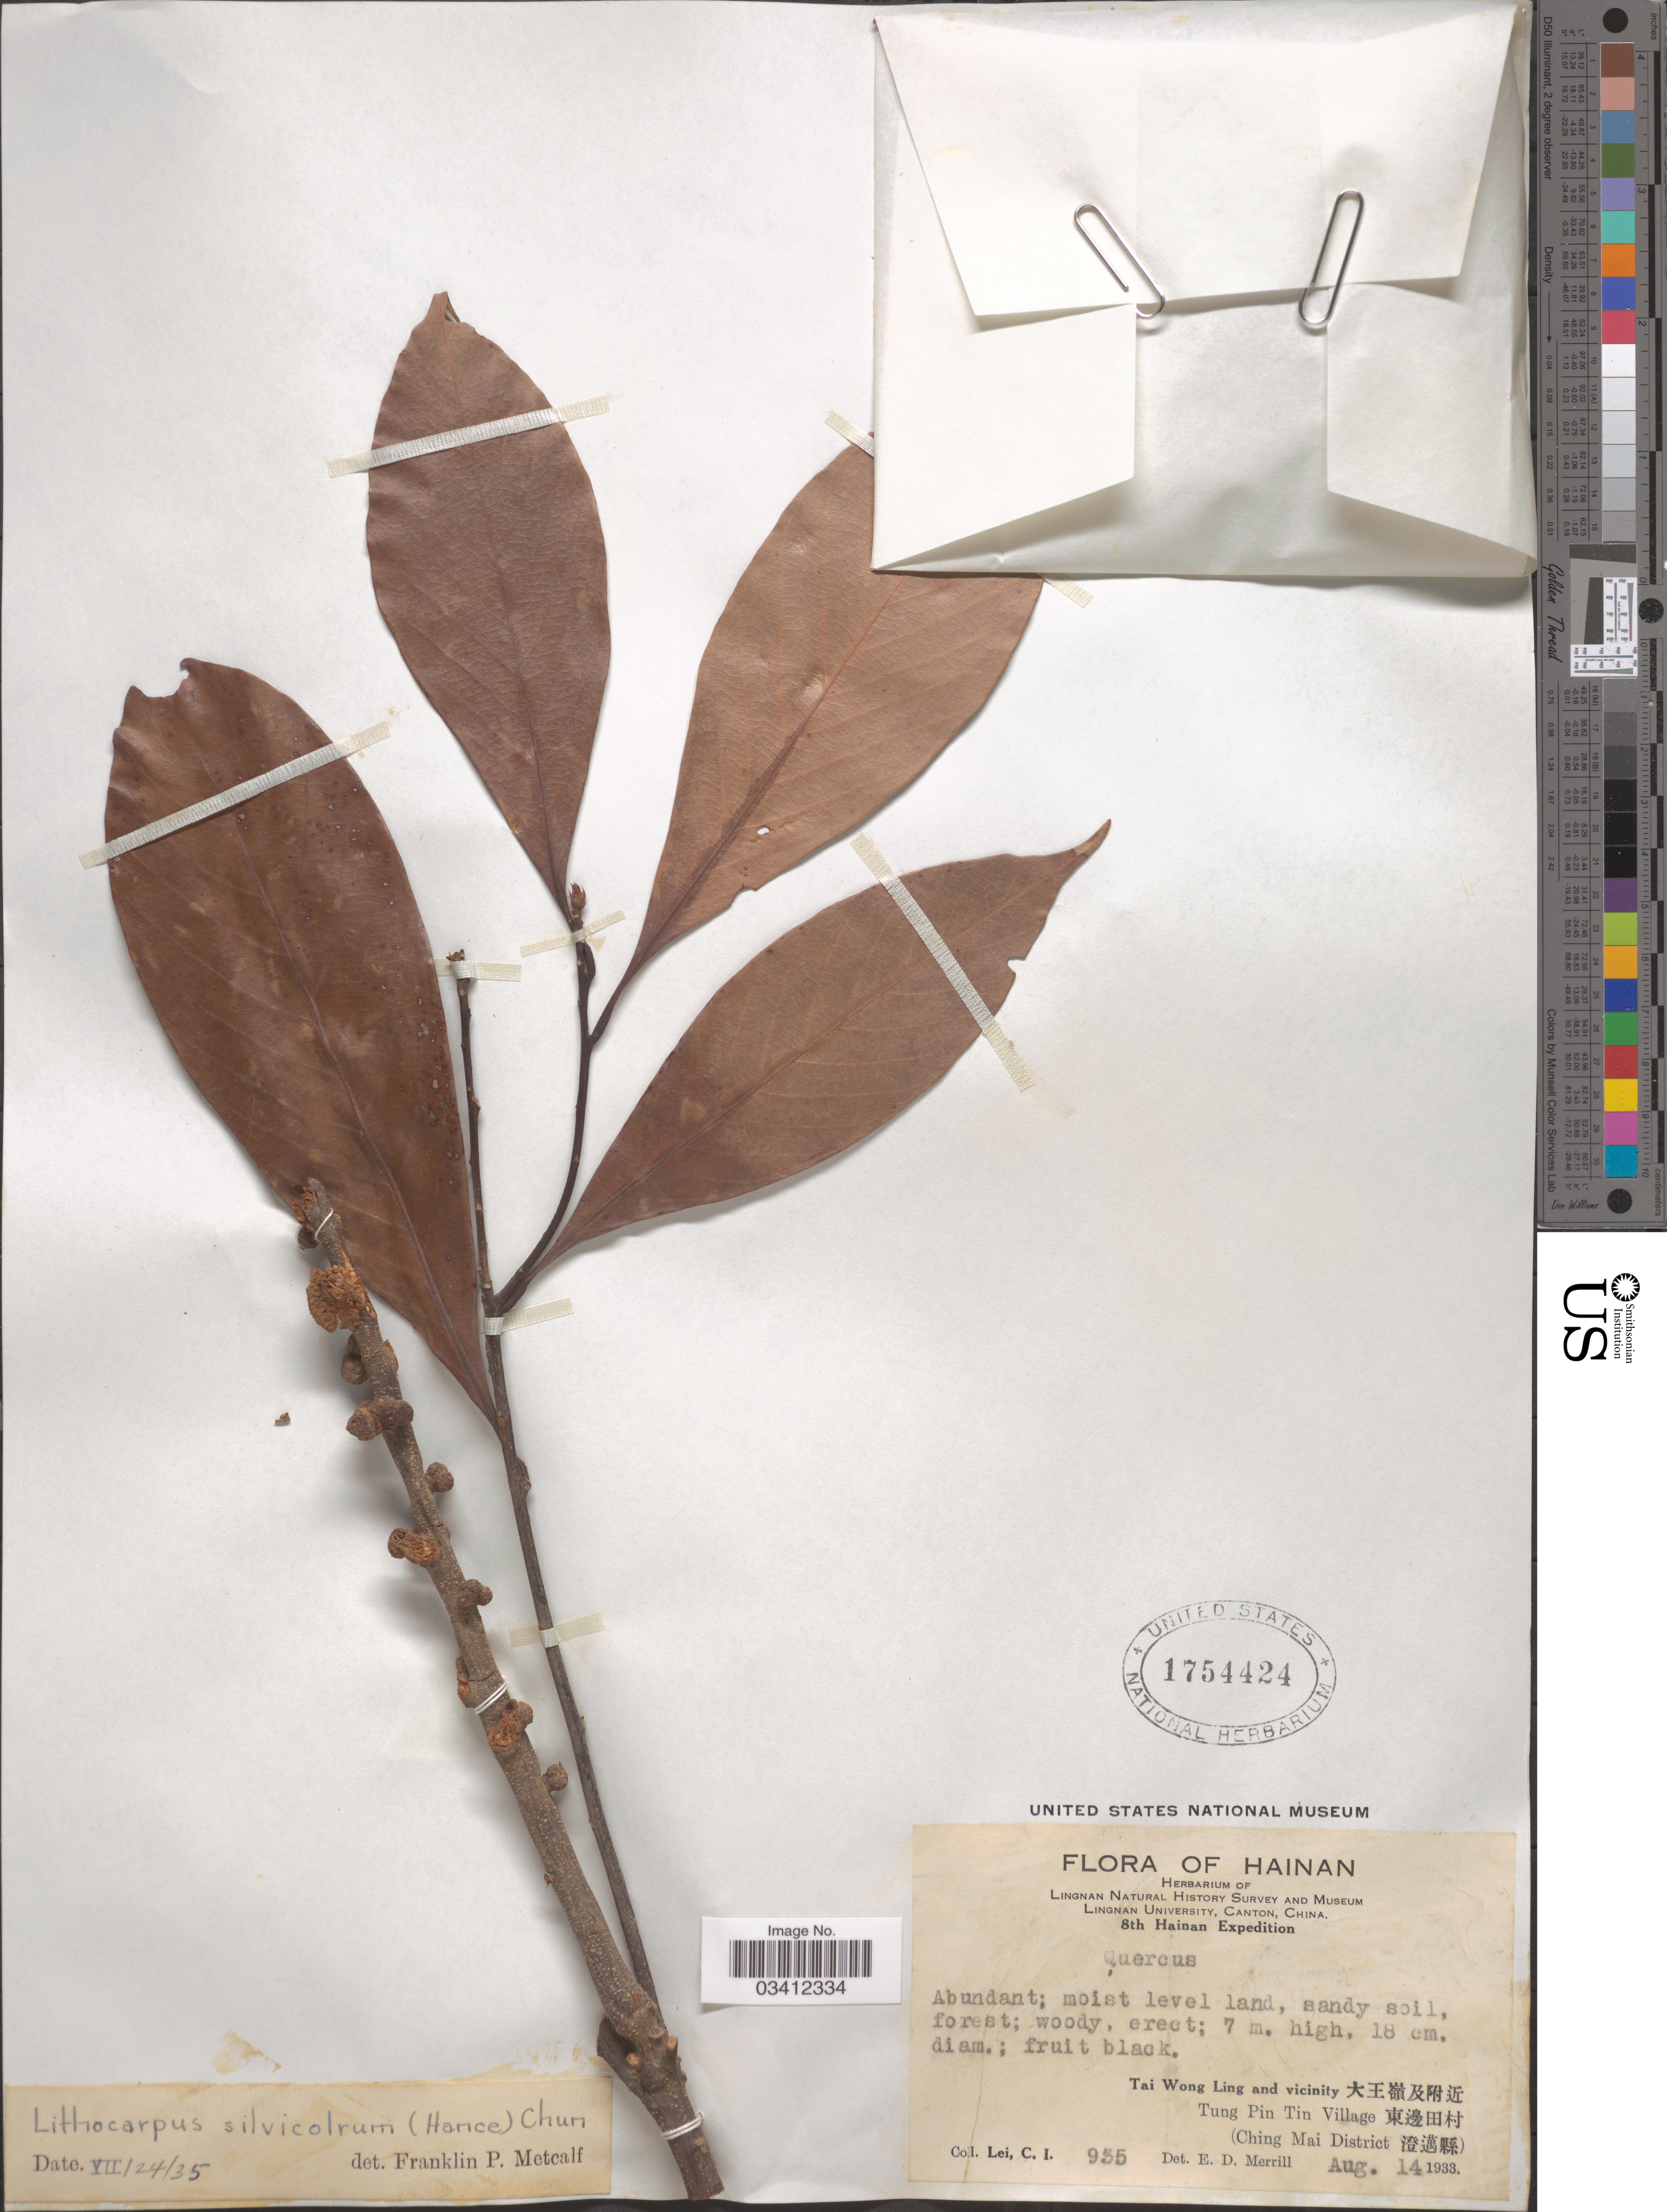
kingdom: Plantae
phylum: Tracheophyta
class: Magnoliopsida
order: Fagales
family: Fagaceae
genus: Quercus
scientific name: Quercus silvicolarum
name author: Hance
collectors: C. I. Lei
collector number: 935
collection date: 1933-08-14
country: China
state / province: Hainan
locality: Tai Wong Ling and vicinity X. Tung Pin Tin Village X. (Ching Mai District X).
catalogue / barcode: US 1754424